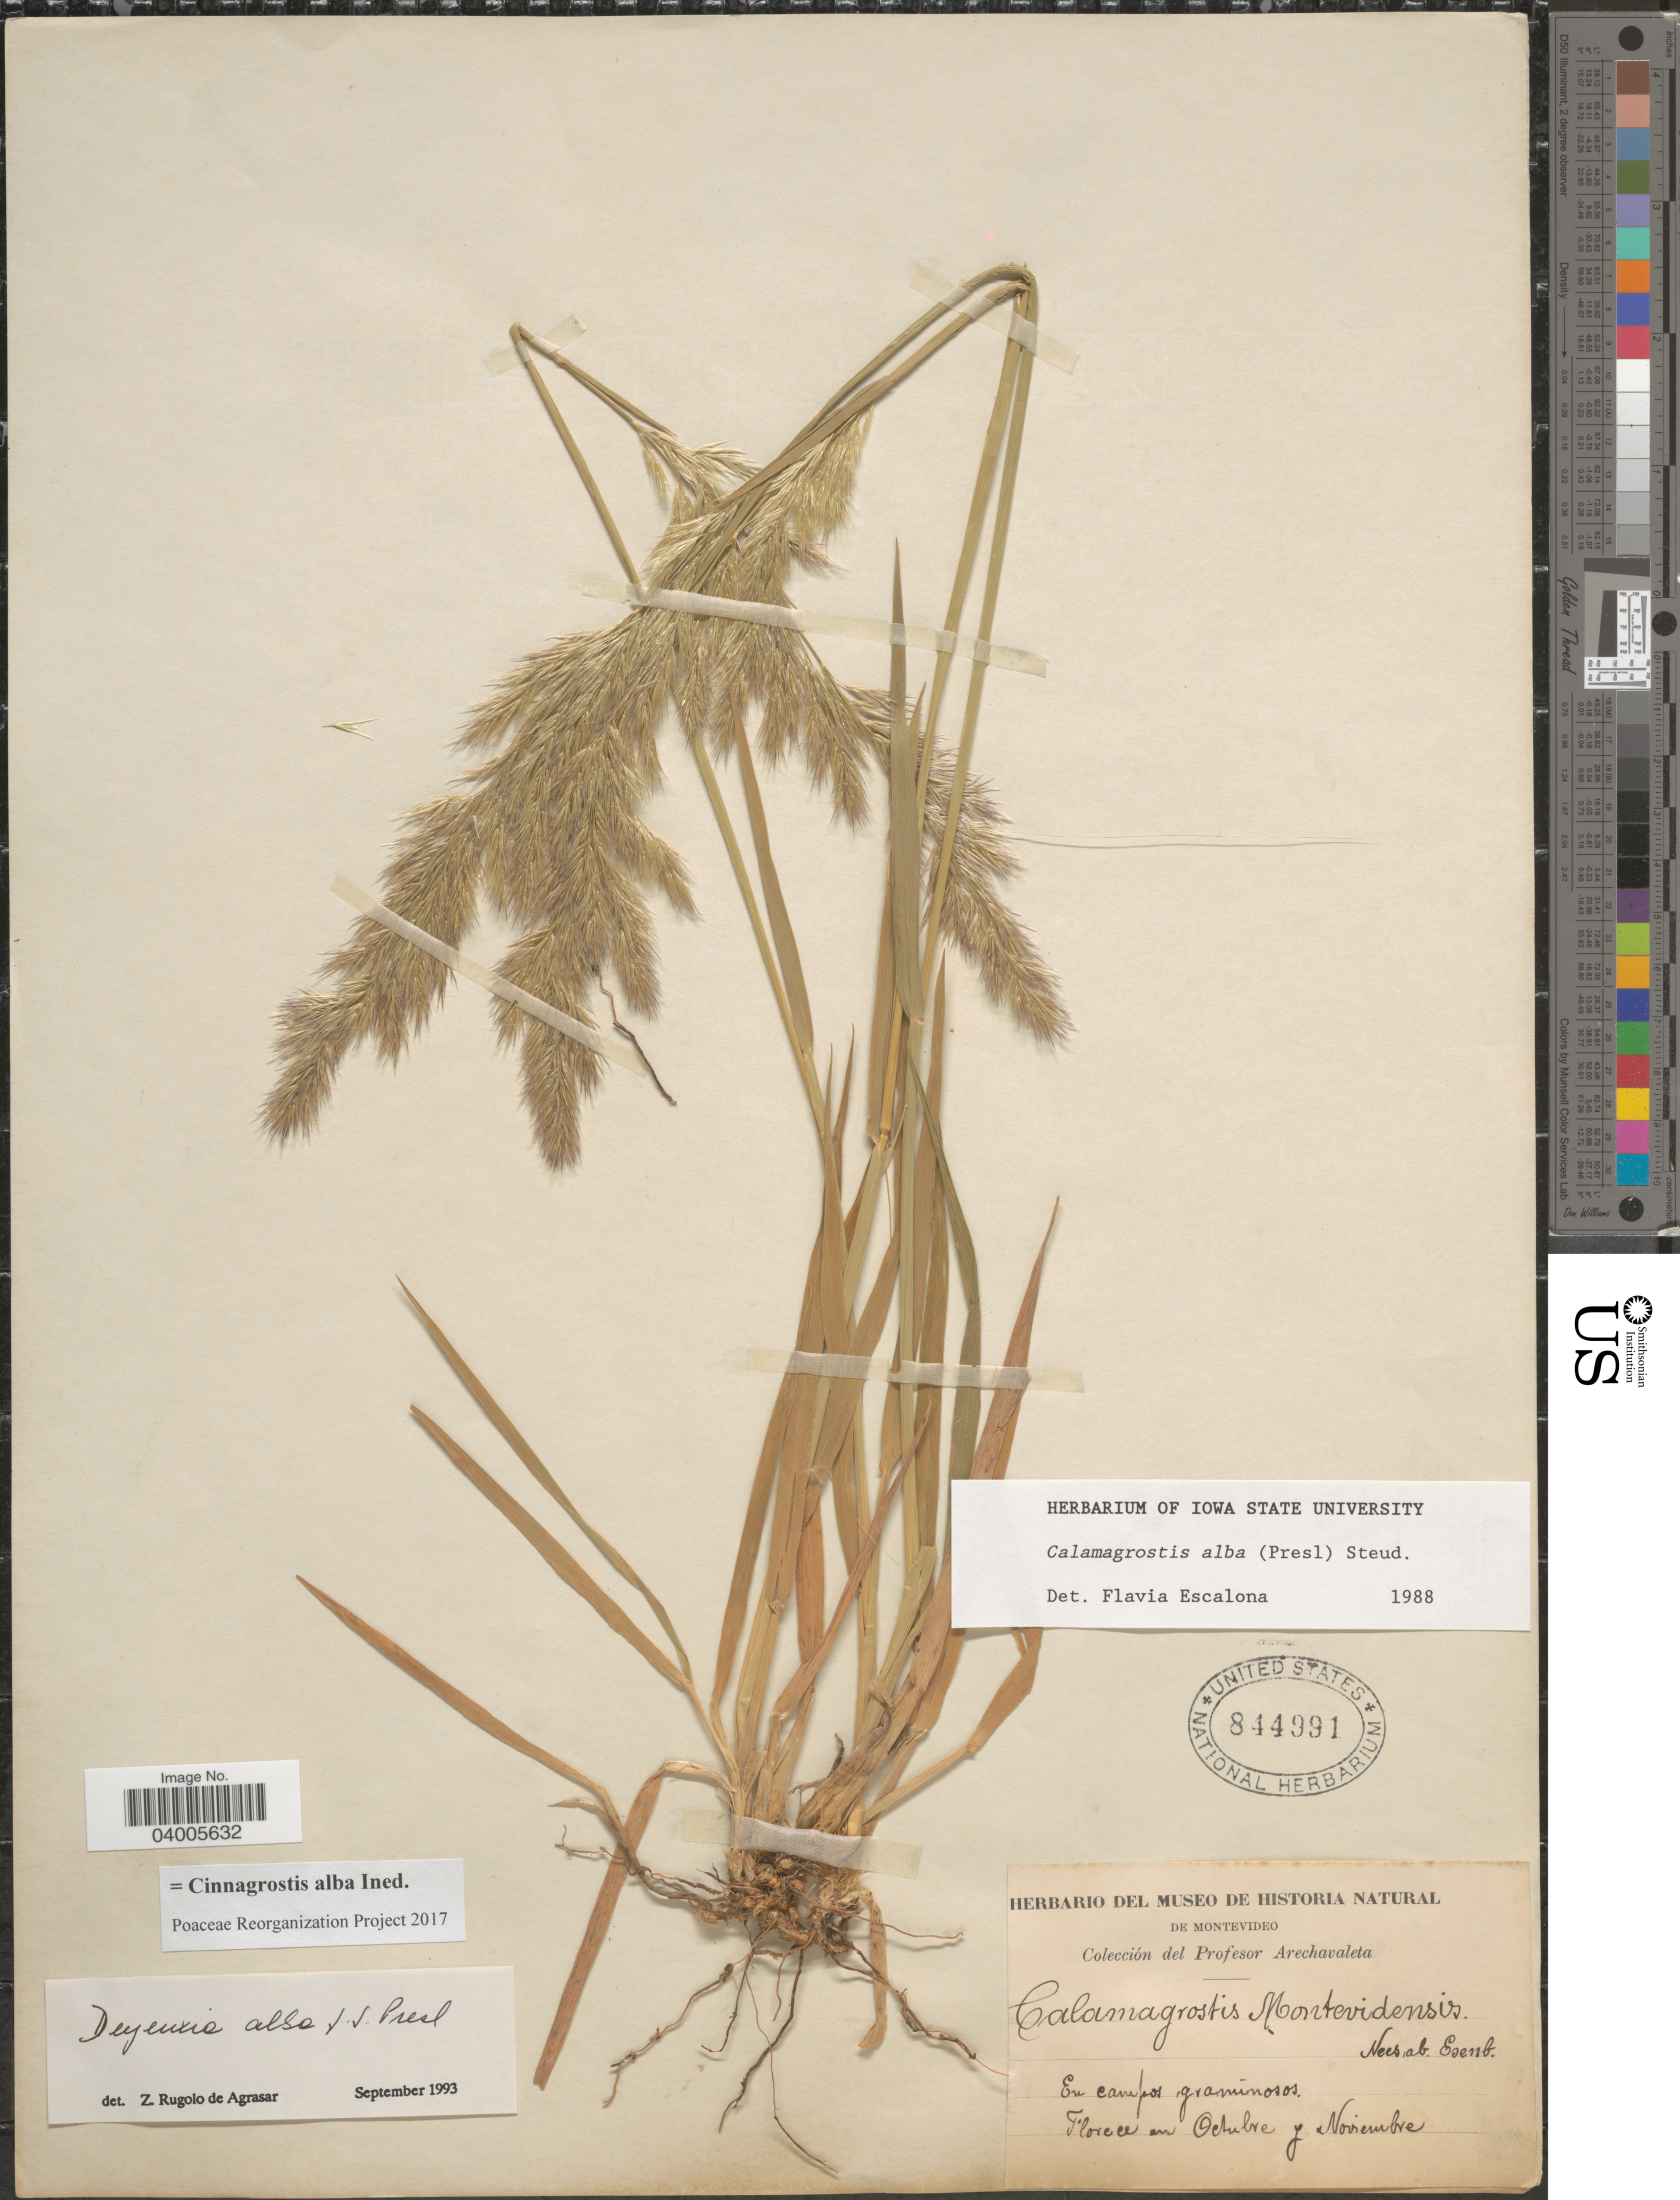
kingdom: Plantae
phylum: Tracheophyta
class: Liliopsida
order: Poales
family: Poaceae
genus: Cinnagrostis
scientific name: Cinnagrostis alba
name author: (J. Presl) P.M. Peterson et al.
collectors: Arechavaleta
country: Uruguay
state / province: Montevideo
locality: En campos graminosos.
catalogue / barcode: US 844991